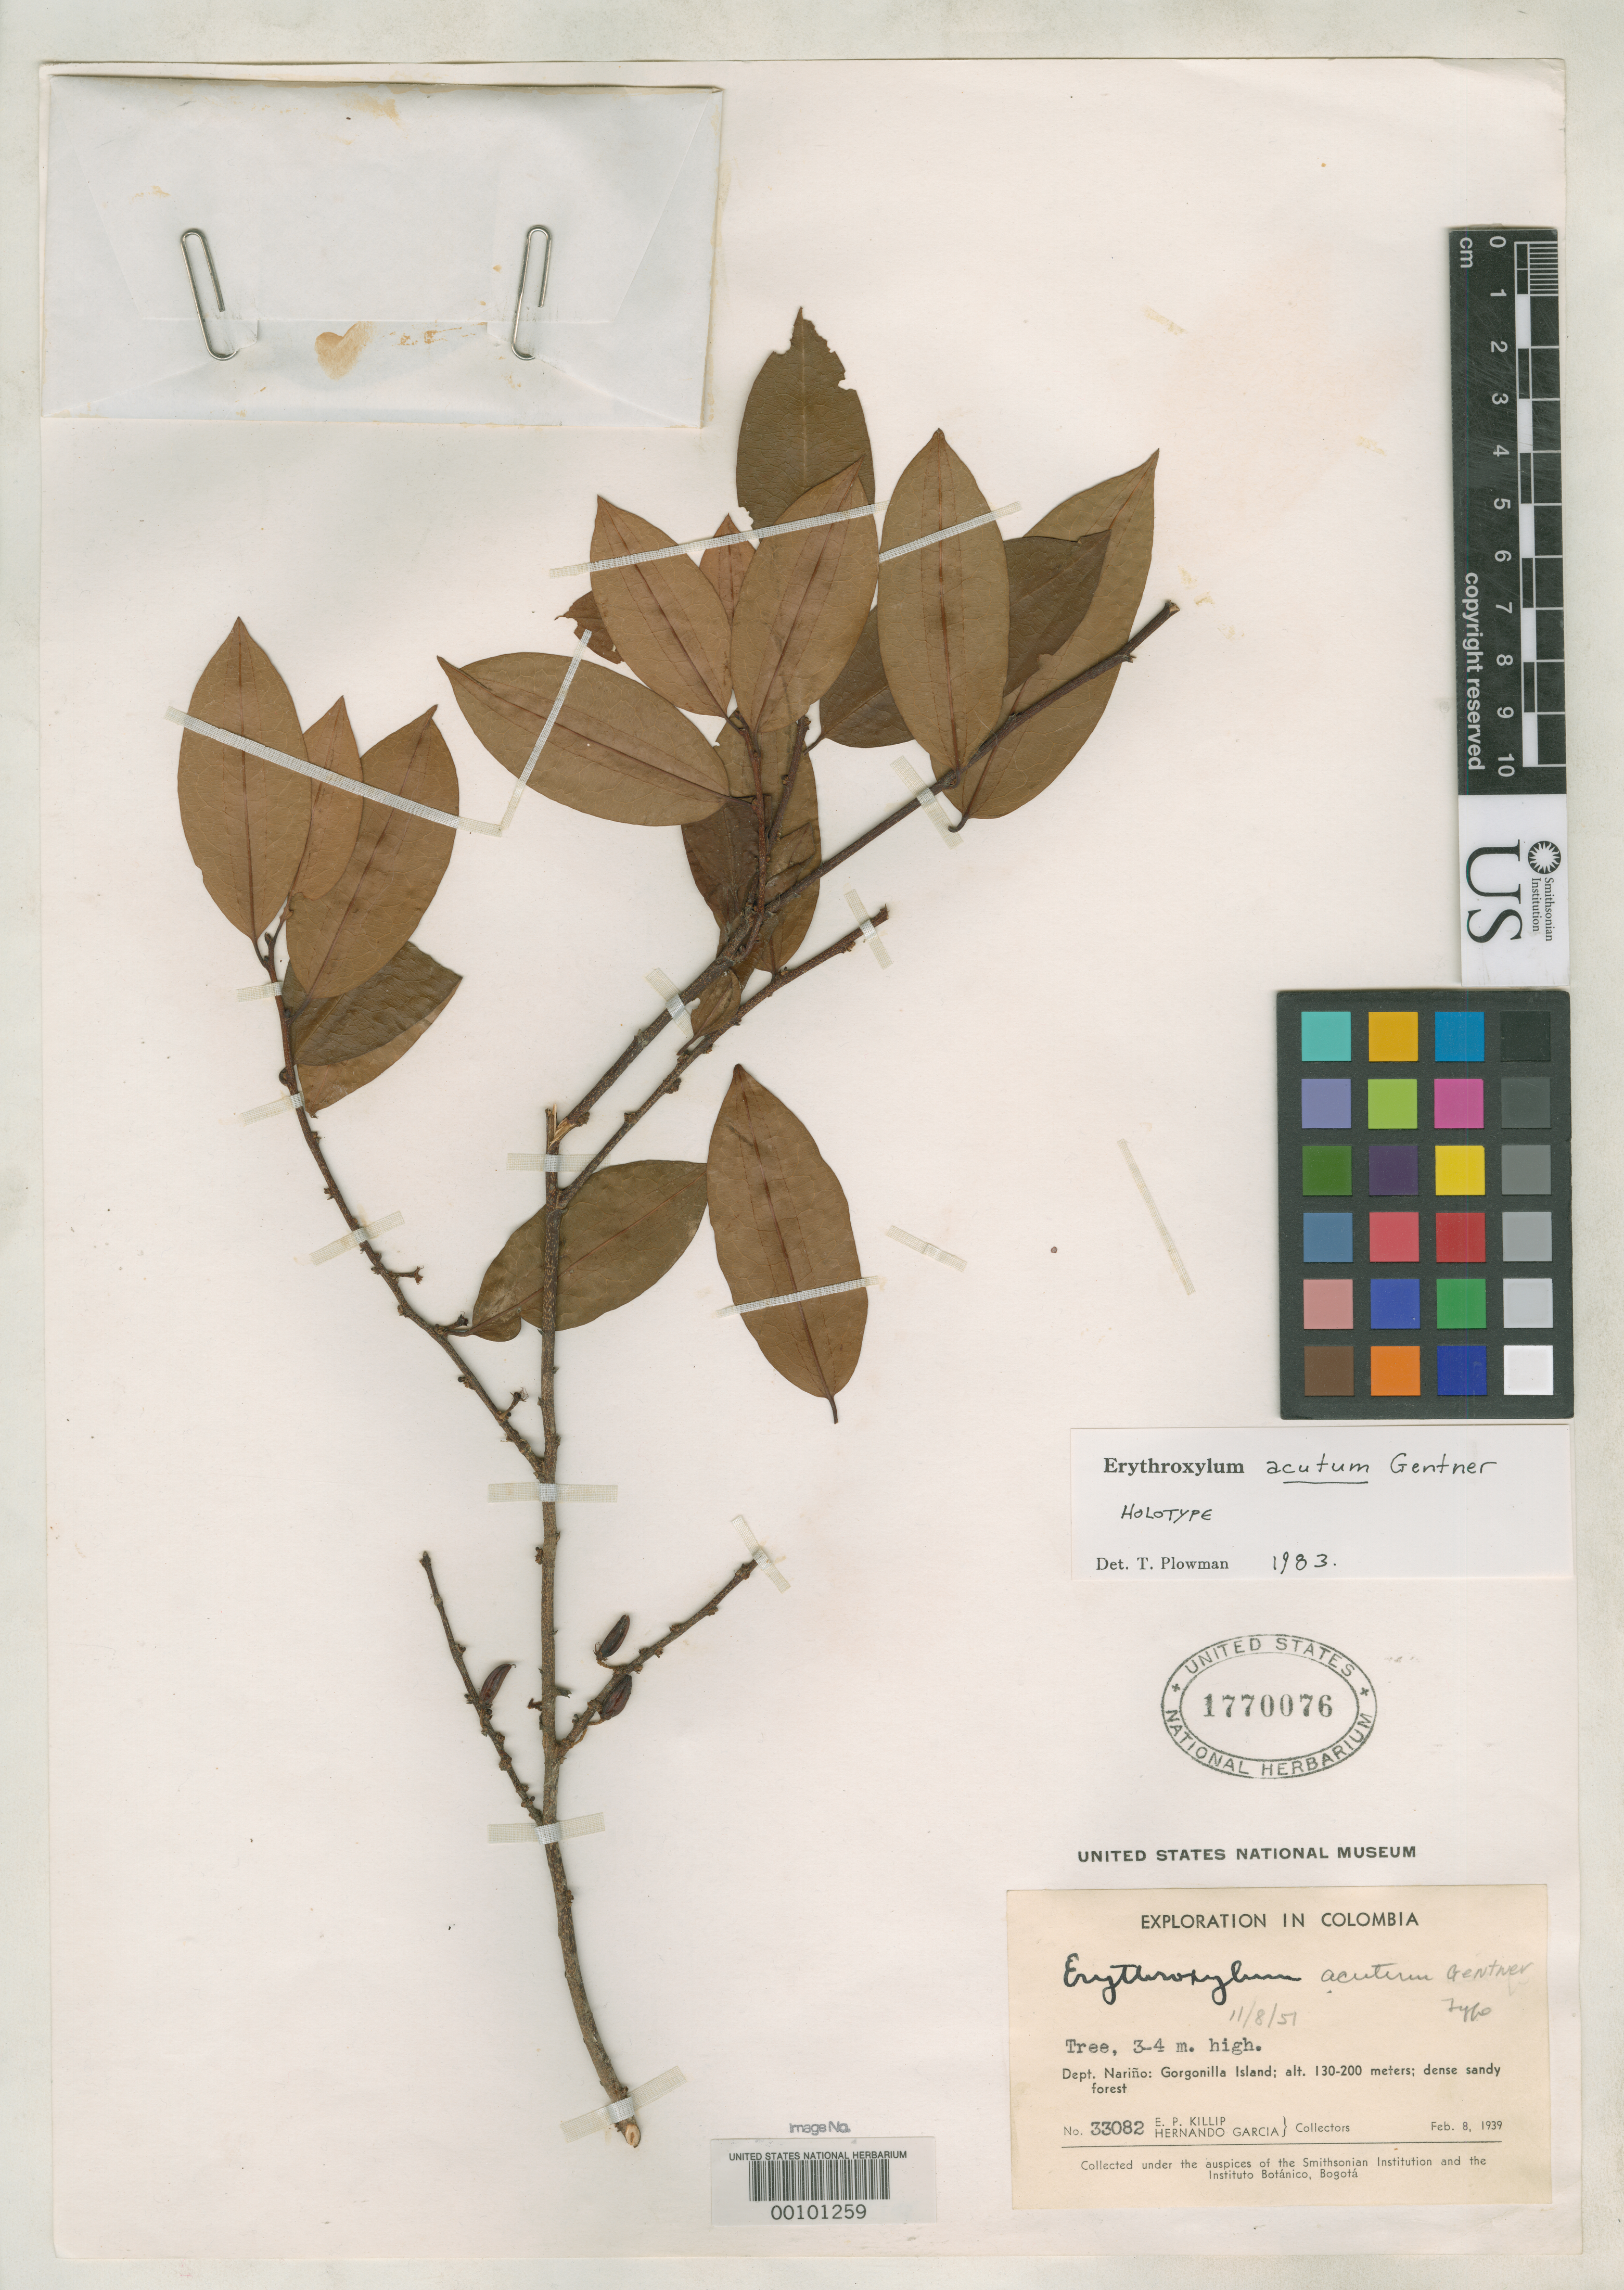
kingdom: Plantae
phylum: Tracheophyta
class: Magnoliopsida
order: Malpighiales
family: Erythroxylaceae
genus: Erythroxylum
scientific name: Erythroxylum acutum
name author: Gentner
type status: Holotype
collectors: E. P. Killip & H. García Barriga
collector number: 33082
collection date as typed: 28 Feb 1939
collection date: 1939-02-28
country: Colombia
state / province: Nariño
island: Gorgonilla Island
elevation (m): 130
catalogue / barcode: US 1770076